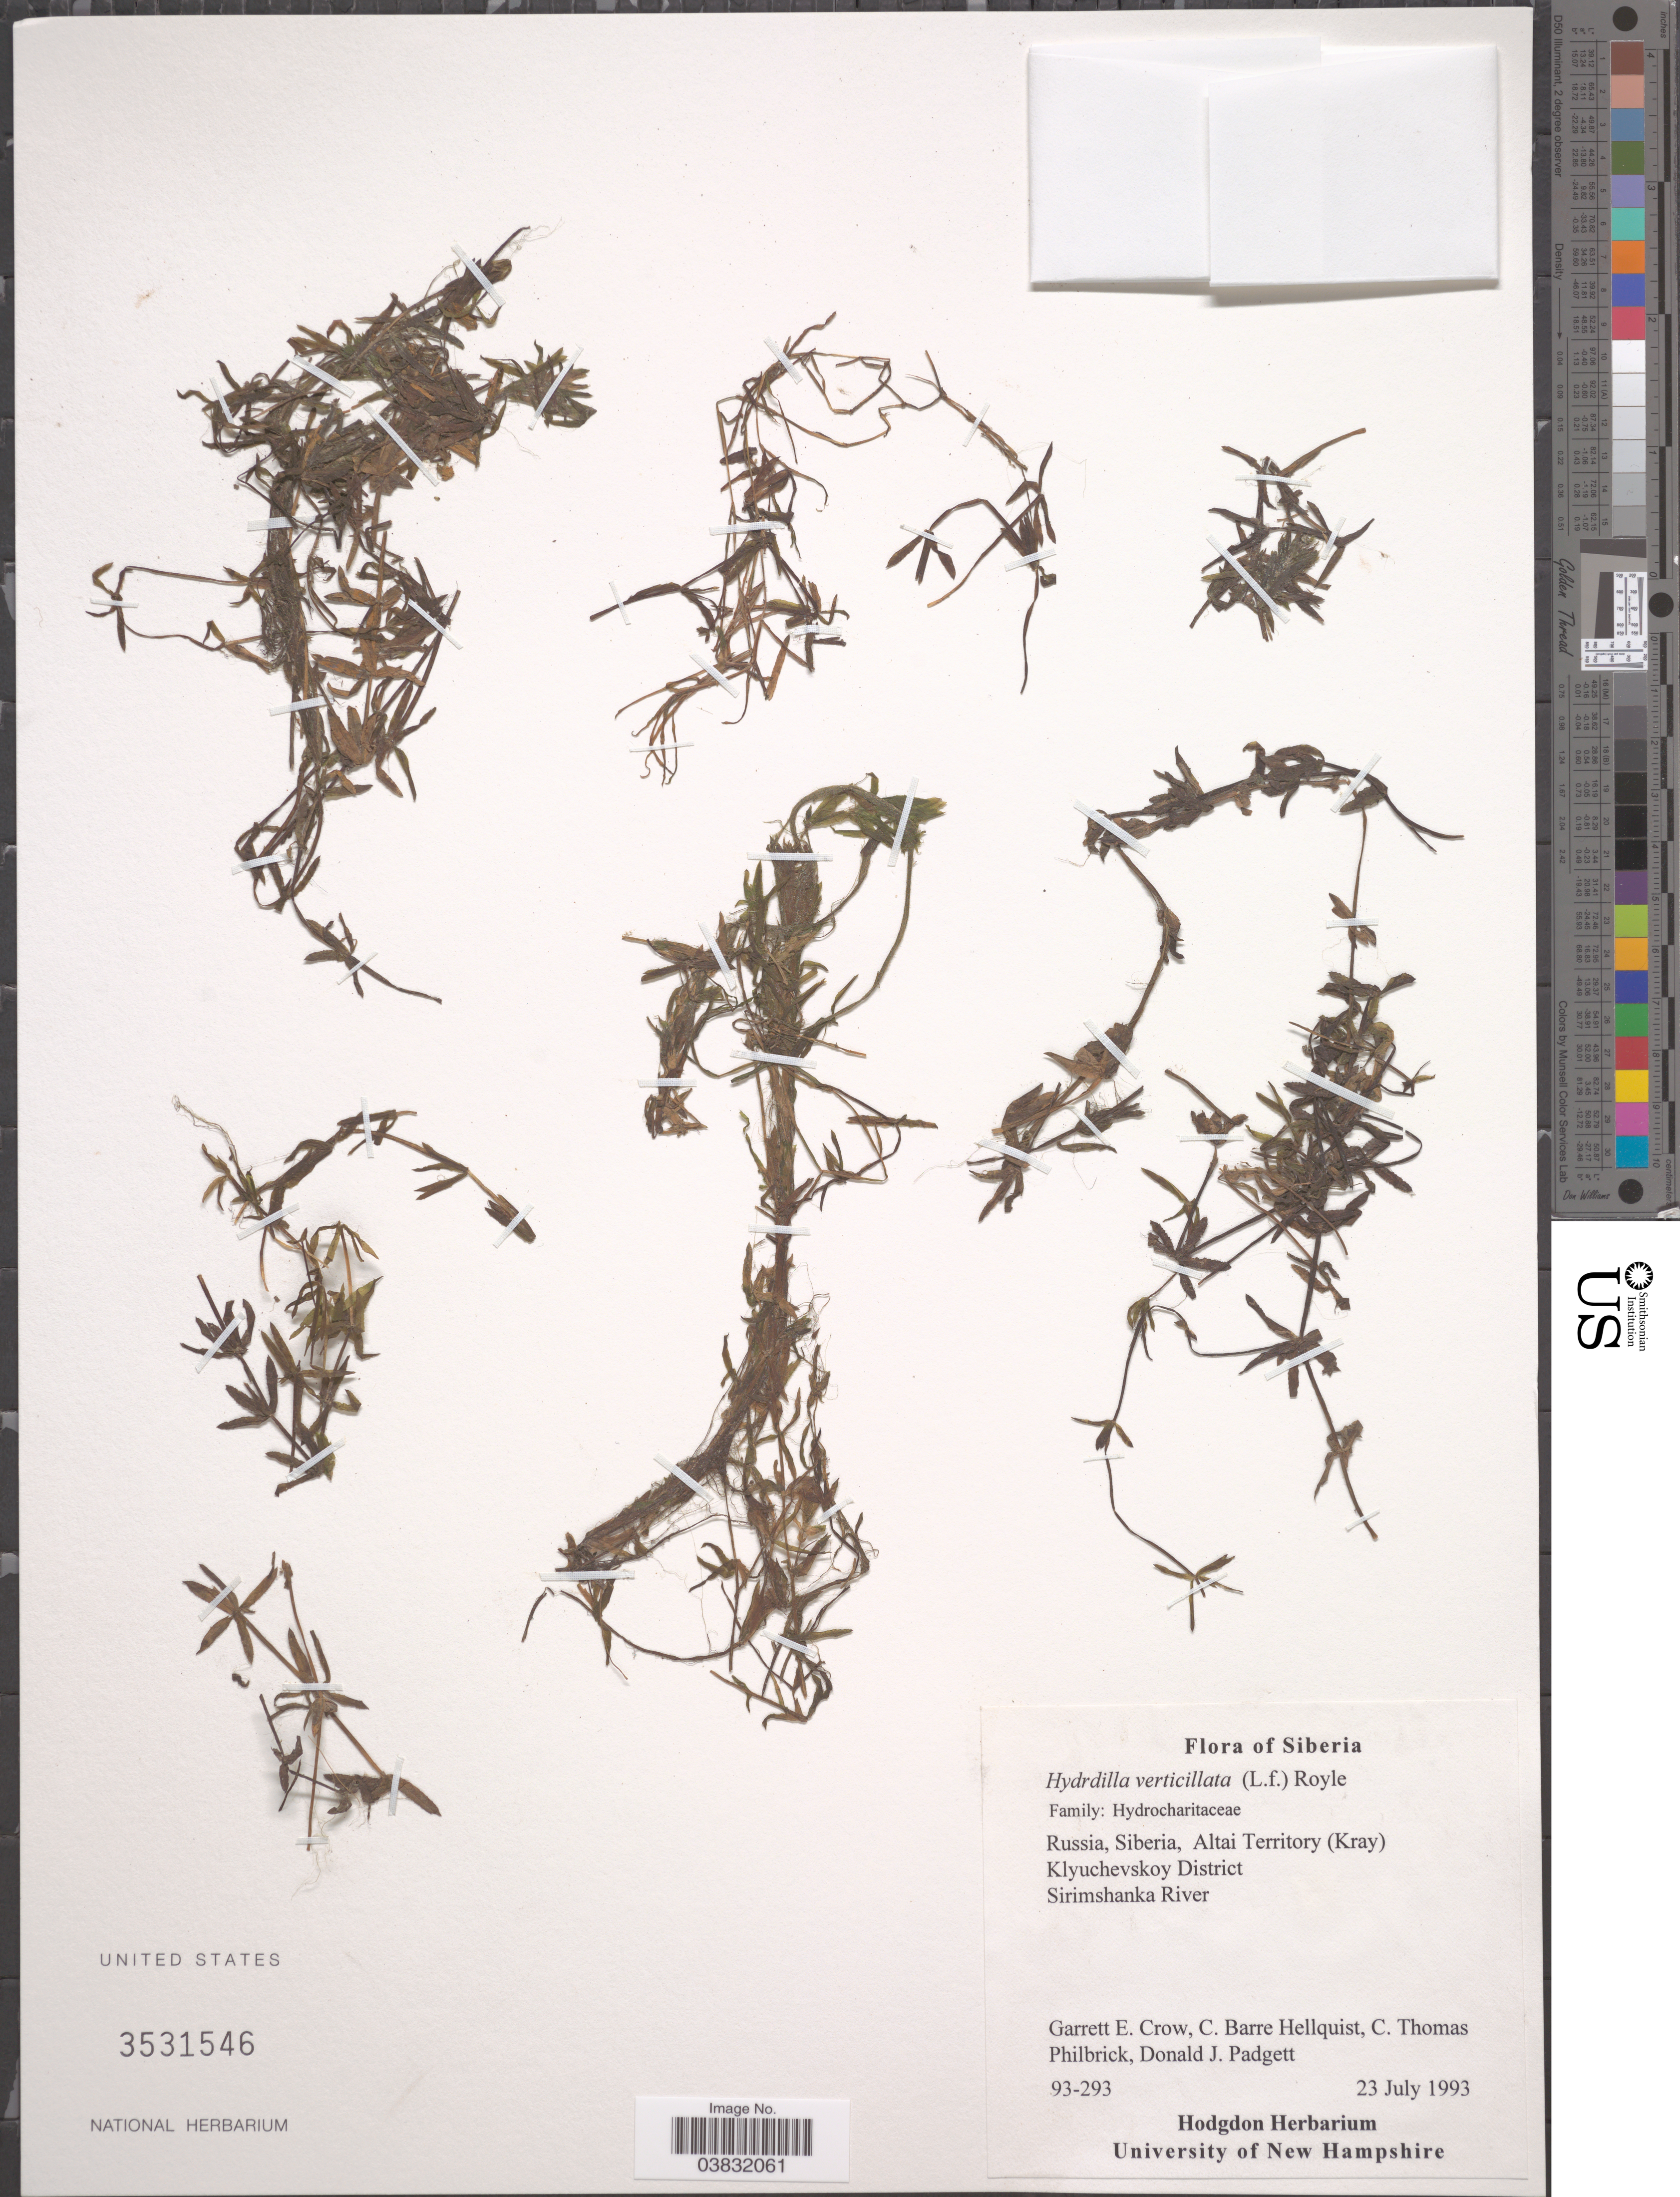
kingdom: Plantae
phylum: Tracheophyta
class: Liliopsida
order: Alismatales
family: Hydrocharitaceae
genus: Hydrilla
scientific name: Hydrilla verticillata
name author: (L. f.) Royle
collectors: G. E. Crow, C. Hellquist, C. Philbrick & D. Padgett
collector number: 93-293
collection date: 1993-07-23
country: Russian Federation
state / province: Altai Republic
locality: Russia, Siberia, Altai Territory (Kray) Klyuchevskoy District. Sirimshanka River.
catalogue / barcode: US 3531546